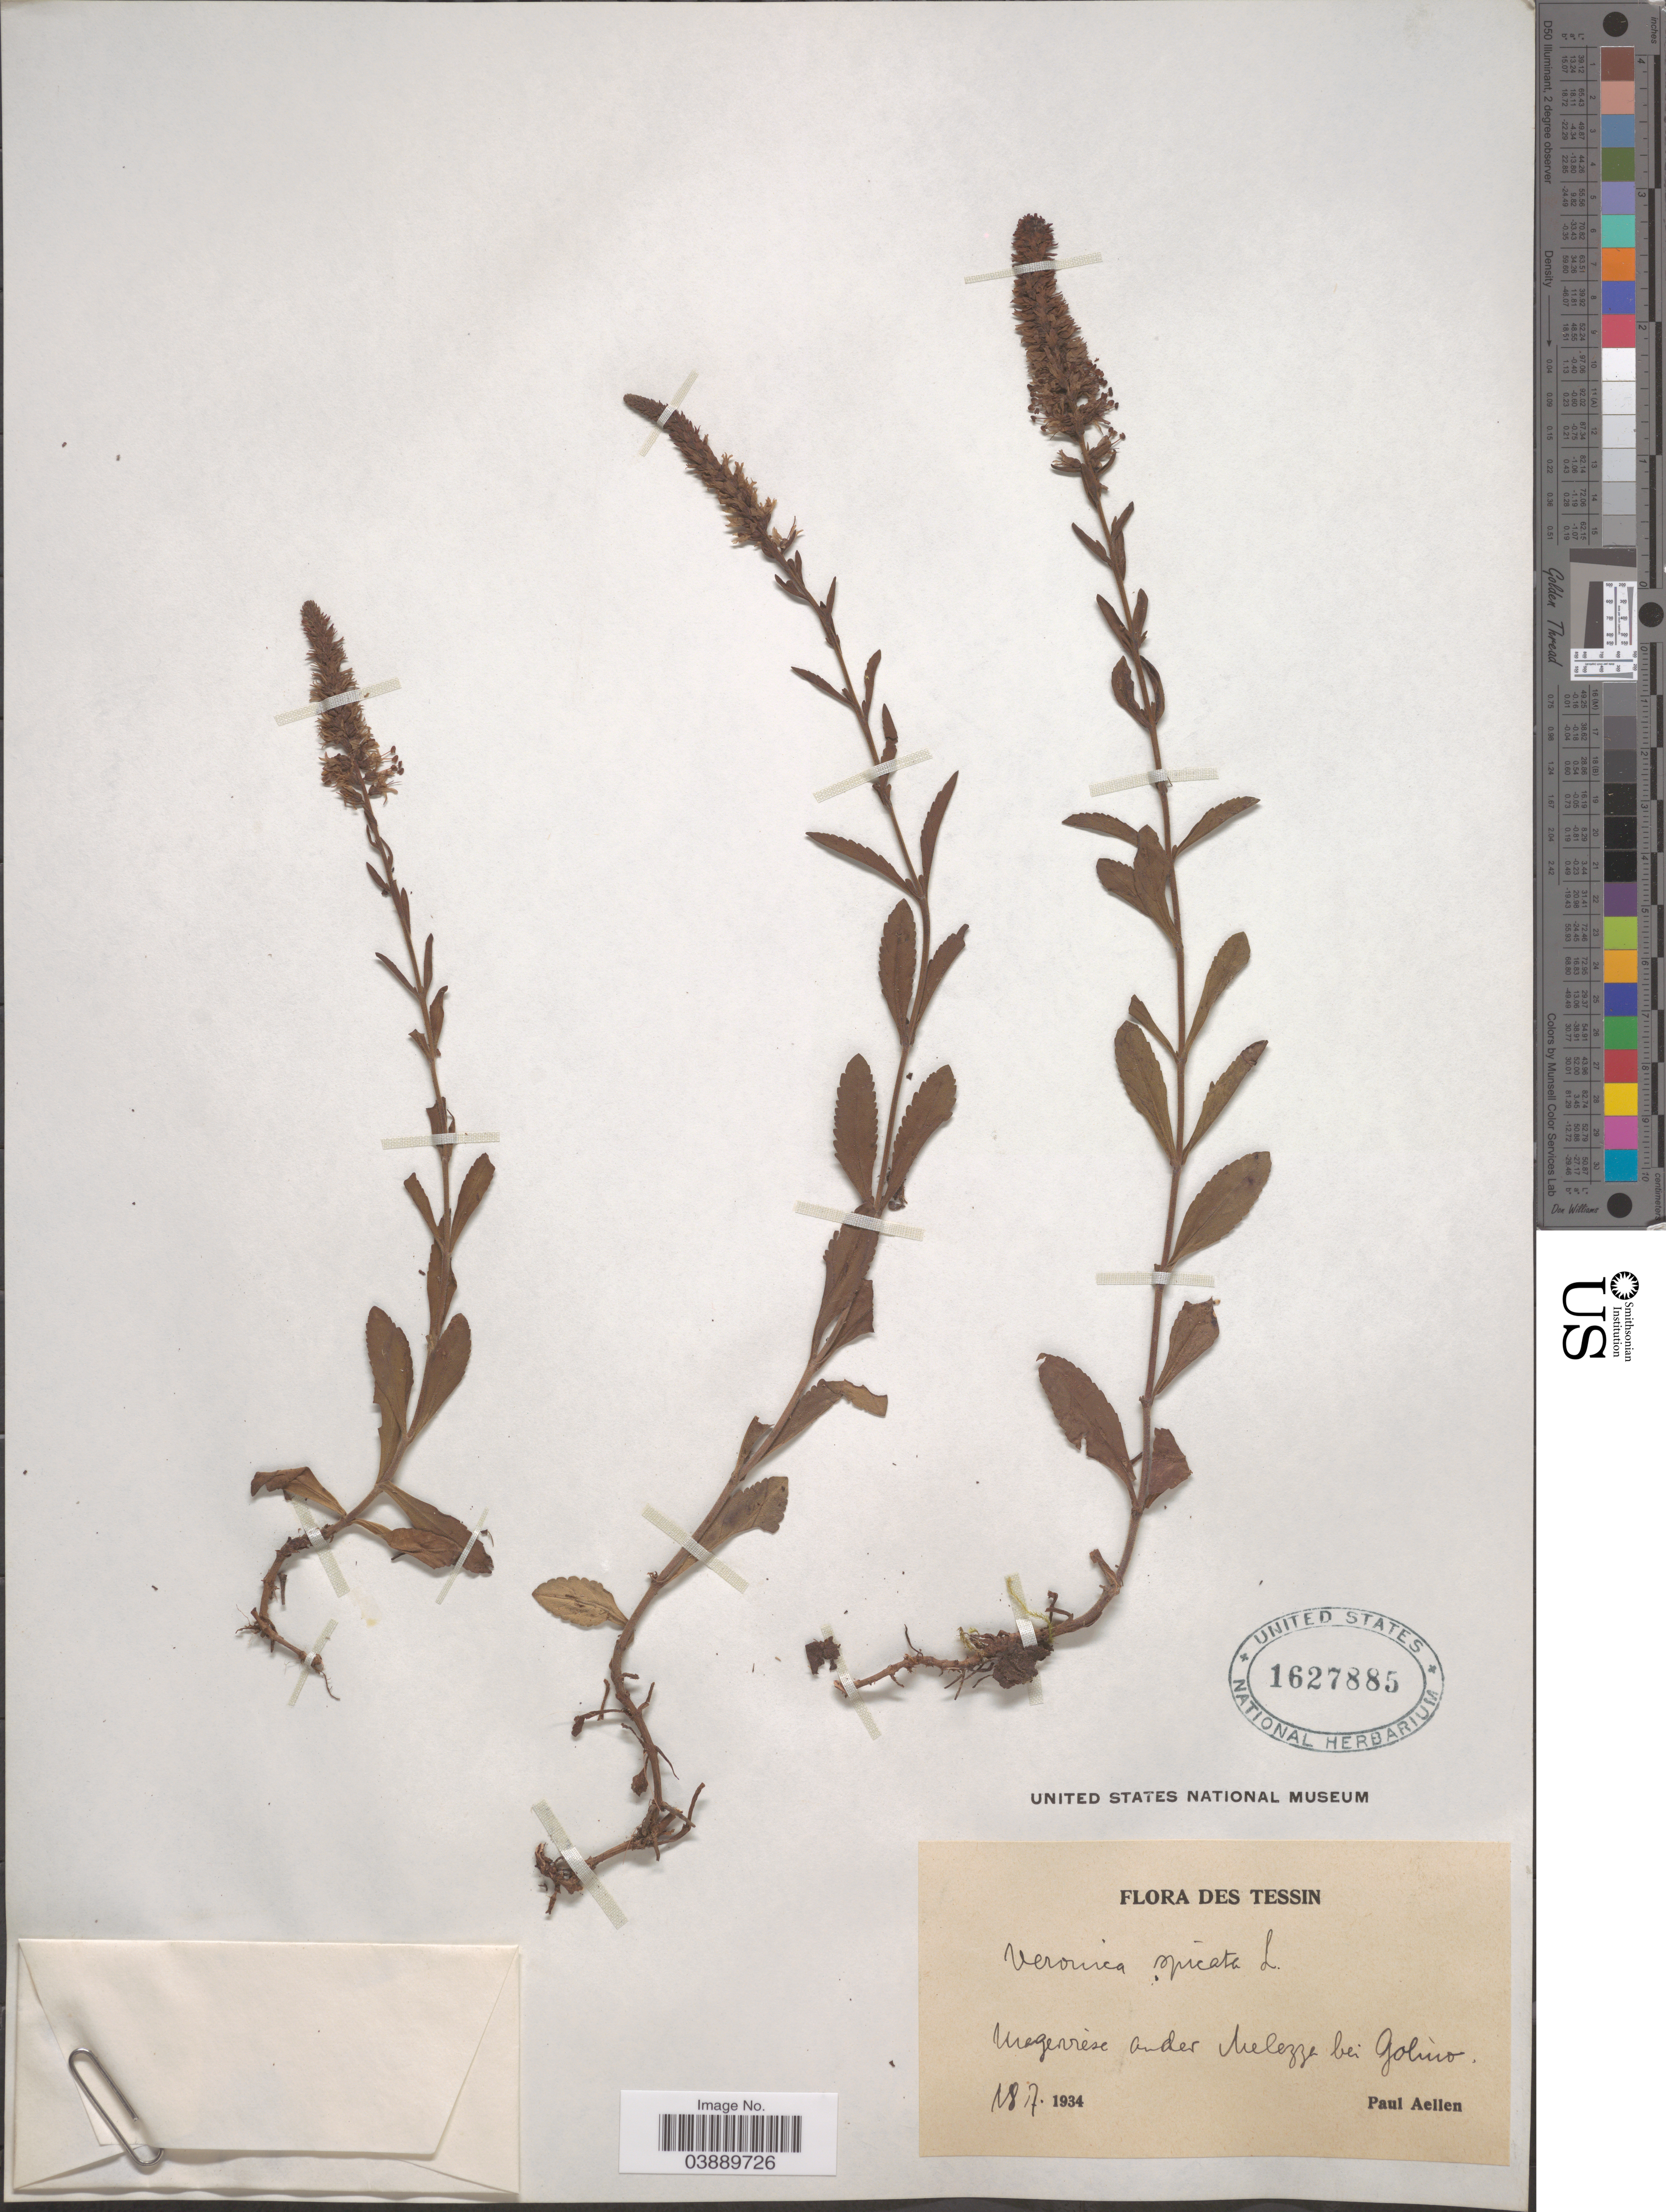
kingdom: Plantae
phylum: Tracheophyta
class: Magnoliopsida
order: Lamiales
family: Plantaginaceae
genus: Veronica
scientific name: Veronica spicata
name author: L.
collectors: P. Aellen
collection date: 1934-07-18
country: Switzerland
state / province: Ticino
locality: Tessin. Megerrèse auder Melezza bei Golino.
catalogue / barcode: US 1627885